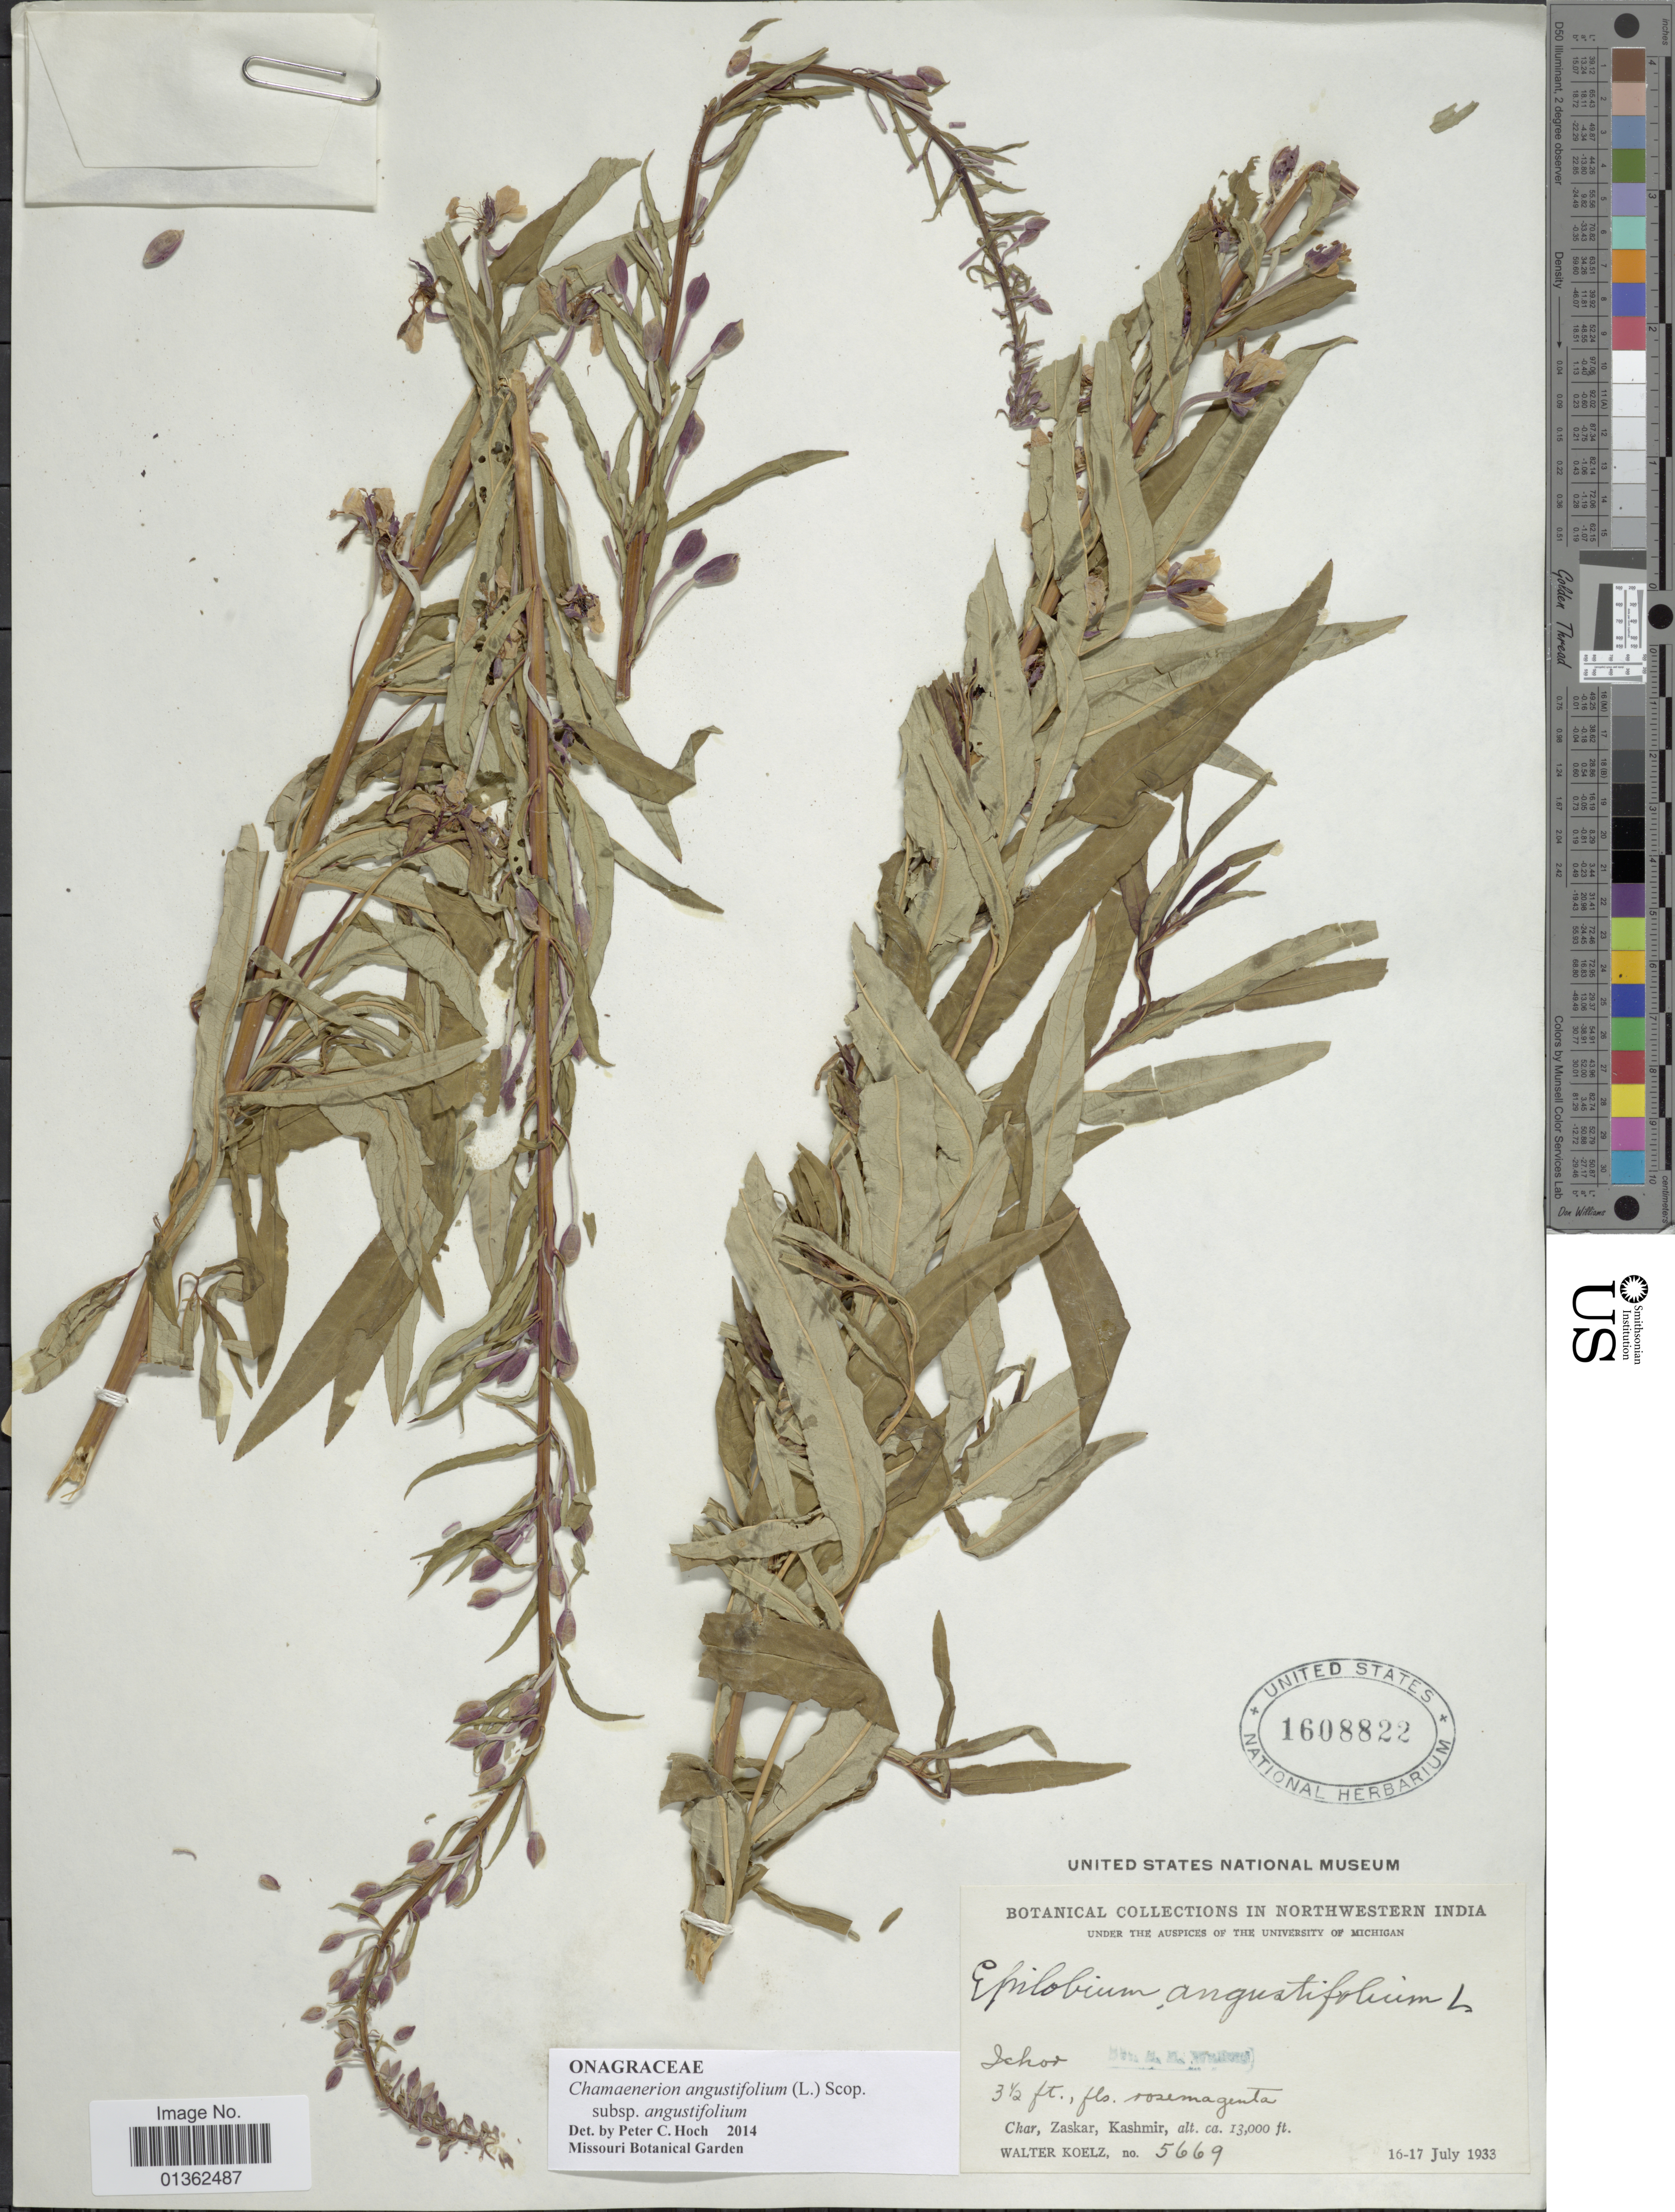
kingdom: Plantae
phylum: Tracheophyta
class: Magnoliopsida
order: Myrtales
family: Onagraceae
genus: Chamaenerion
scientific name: Chamaenerion angustifolium subsp. angustifolium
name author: (L.) Scop.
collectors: W. N. Koelz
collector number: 5669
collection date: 1933-07-16/1933-07-17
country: India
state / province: Jammu and Kashmir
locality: Northwestern India. Char, Zaskar, Kashmir.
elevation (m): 3962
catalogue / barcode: US 1608822